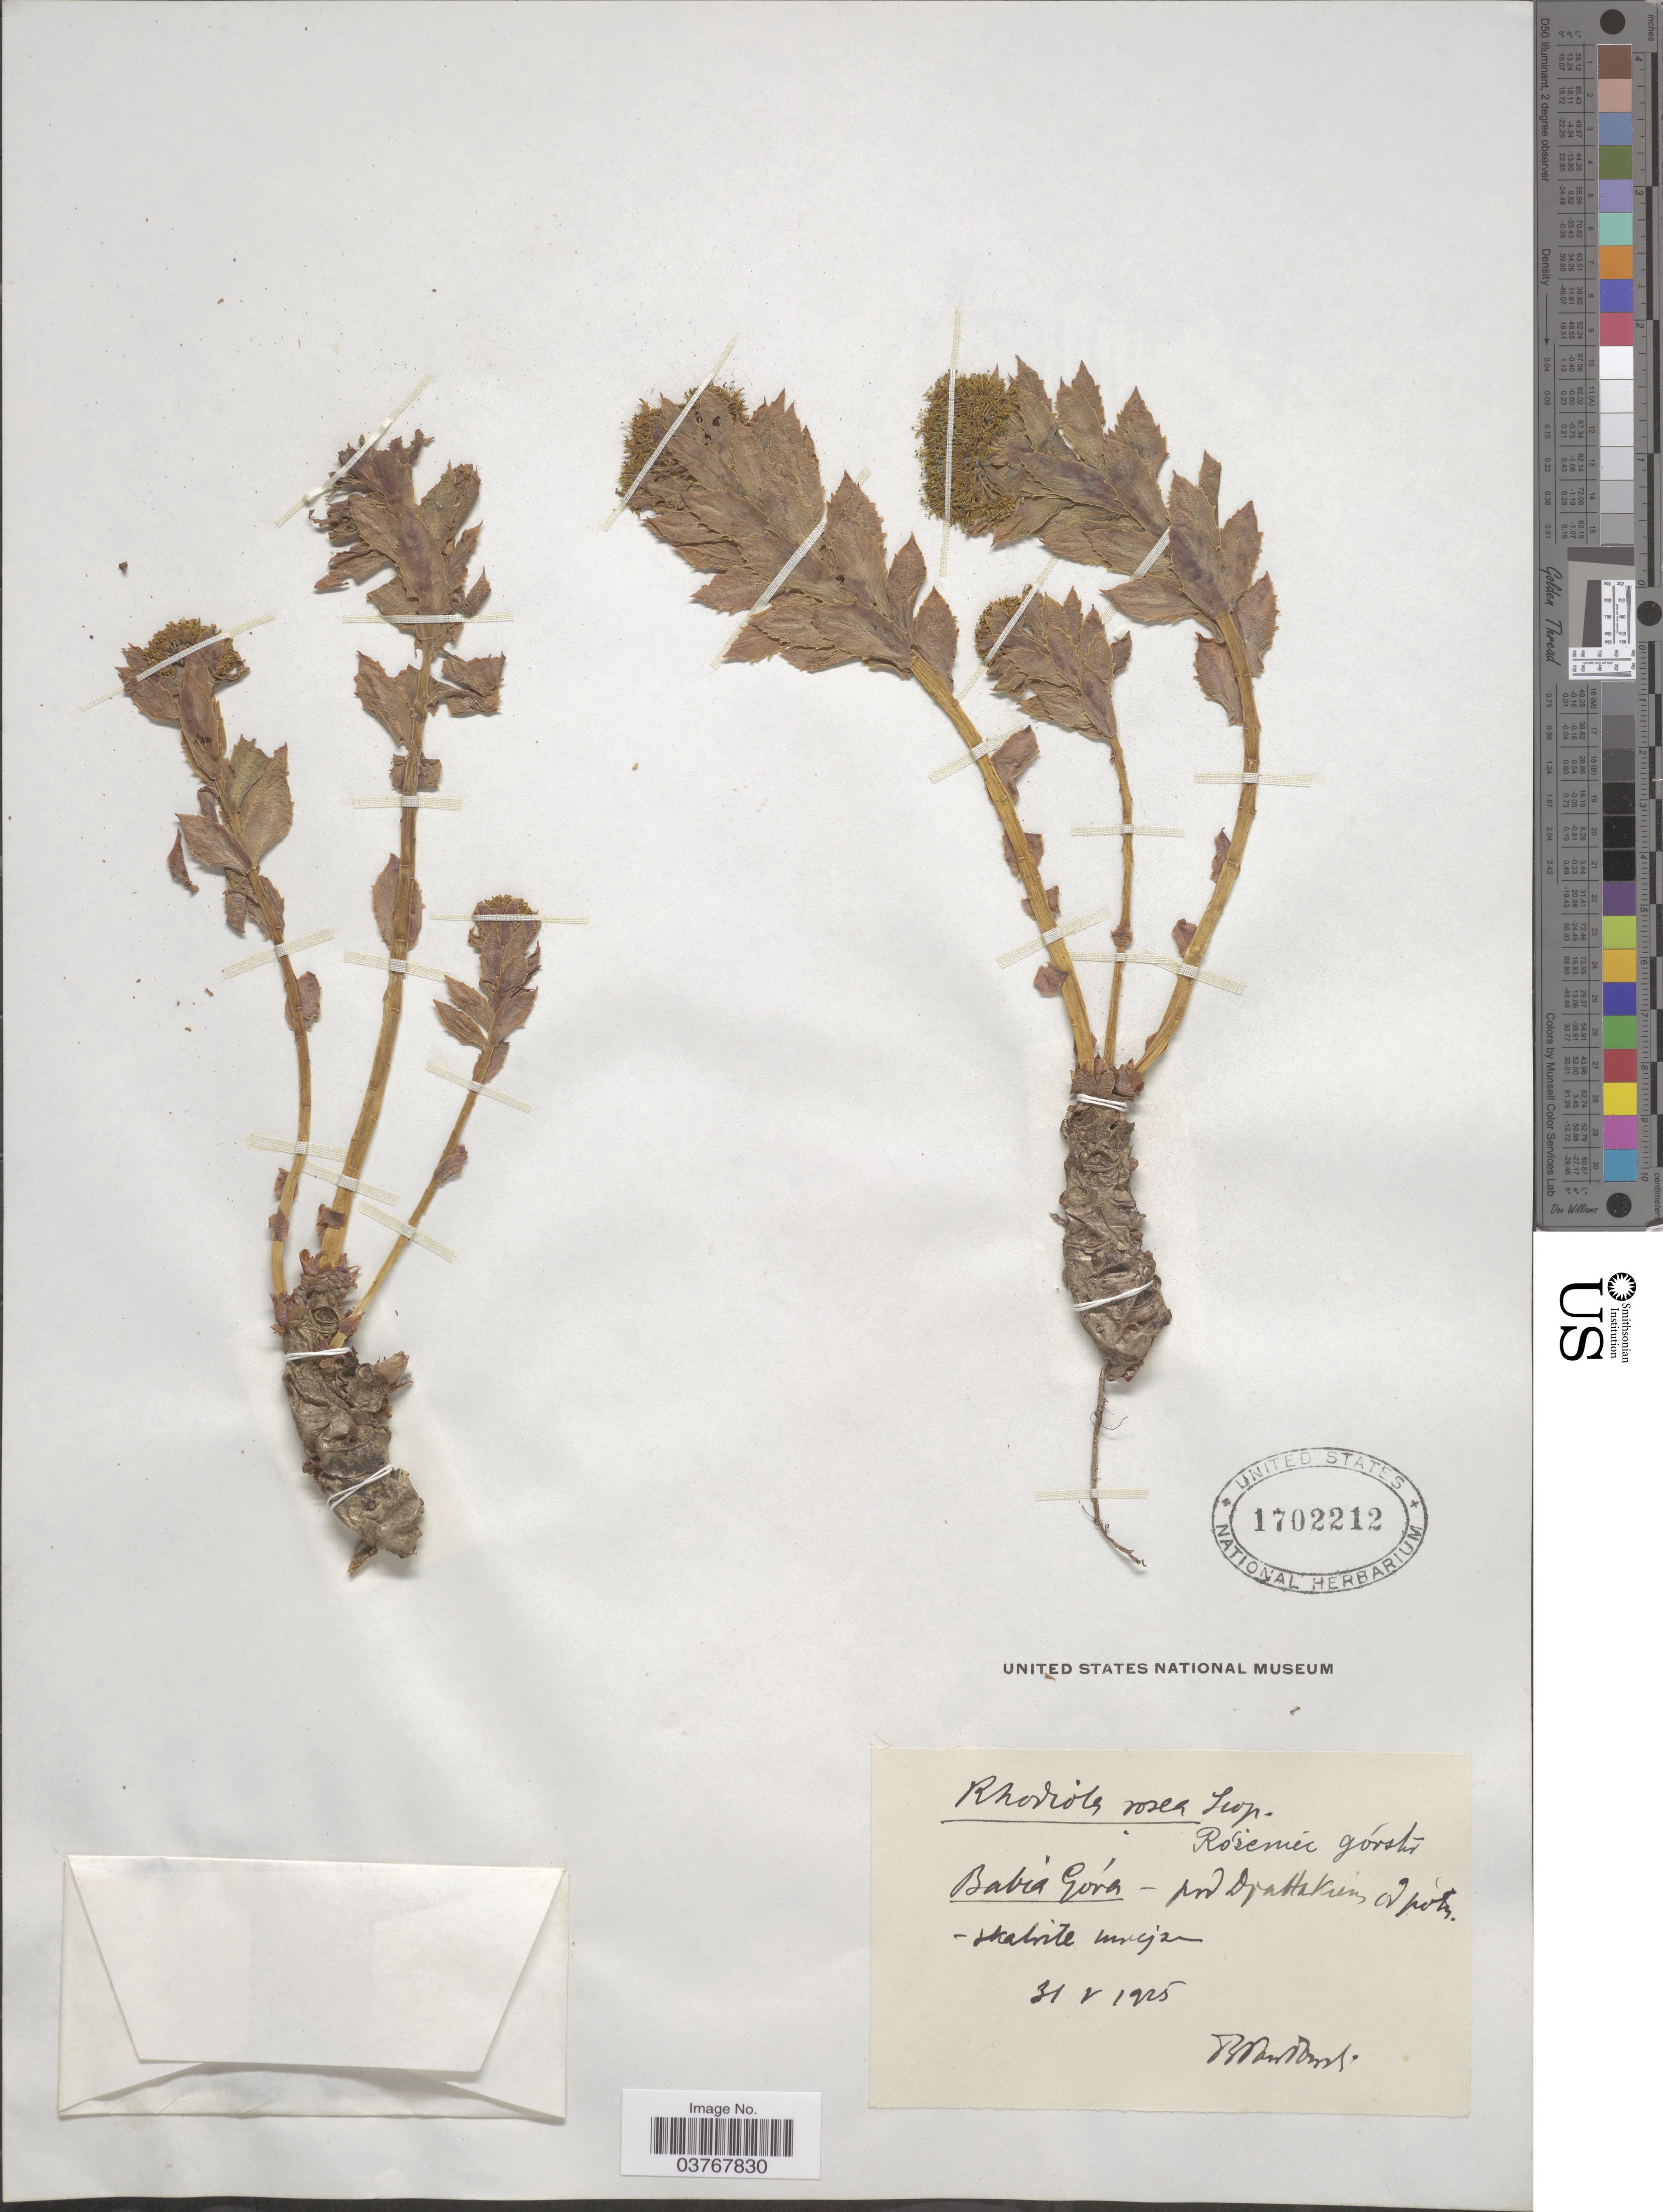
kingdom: Plantae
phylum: Tracheophyta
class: Magnoliopsida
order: Saxifragales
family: Crassulaceae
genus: Rhodiola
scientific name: Rhodiola rosea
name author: L.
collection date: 1925-05-31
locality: Babia Góra - [illegible text].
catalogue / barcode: US 1702212